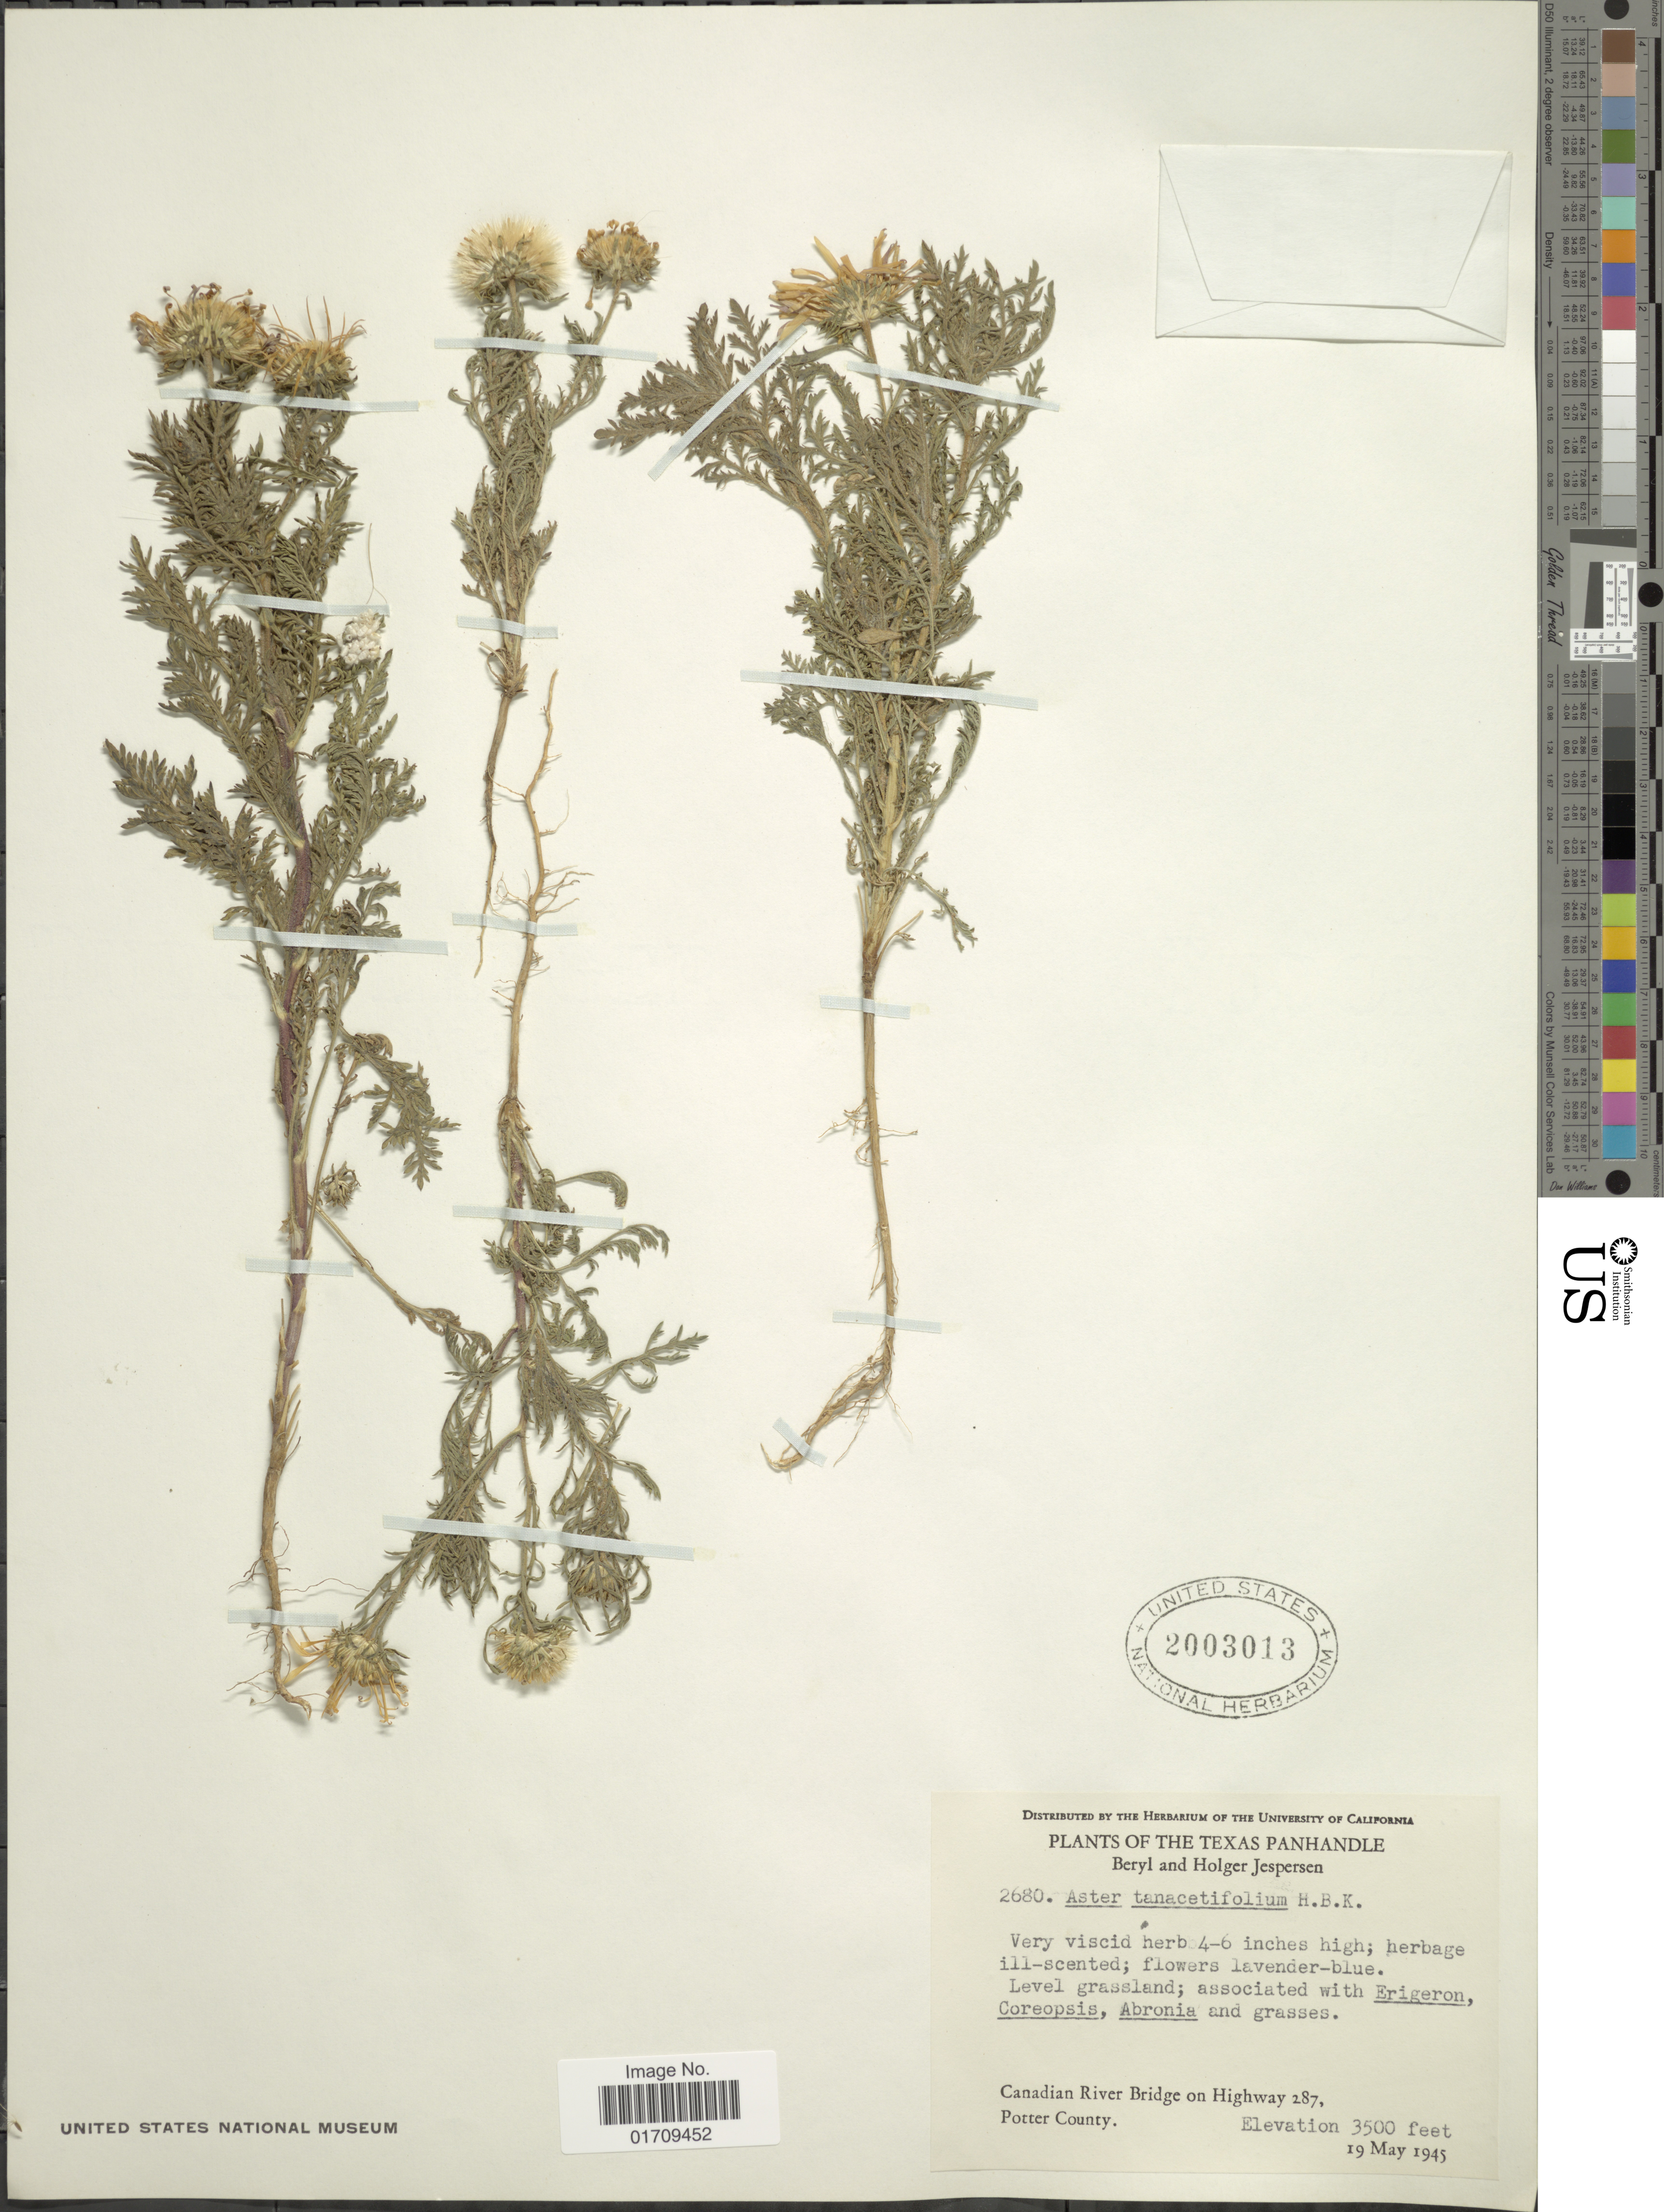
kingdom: Plantae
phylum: Tracheophyta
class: Magnoliopsida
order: Asterales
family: Asteraceae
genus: Machaeranthera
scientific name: Machaeranthera tanacetifolia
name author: (Kunth) Nees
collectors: B. Jespersen & H. Jespersen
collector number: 2680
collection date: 1945-05-19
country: United States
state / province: Texas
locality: The Texas Panhandle, Canadian River Bridge on Highway 287, Potter County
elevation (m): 1067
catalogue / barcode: US 2003013